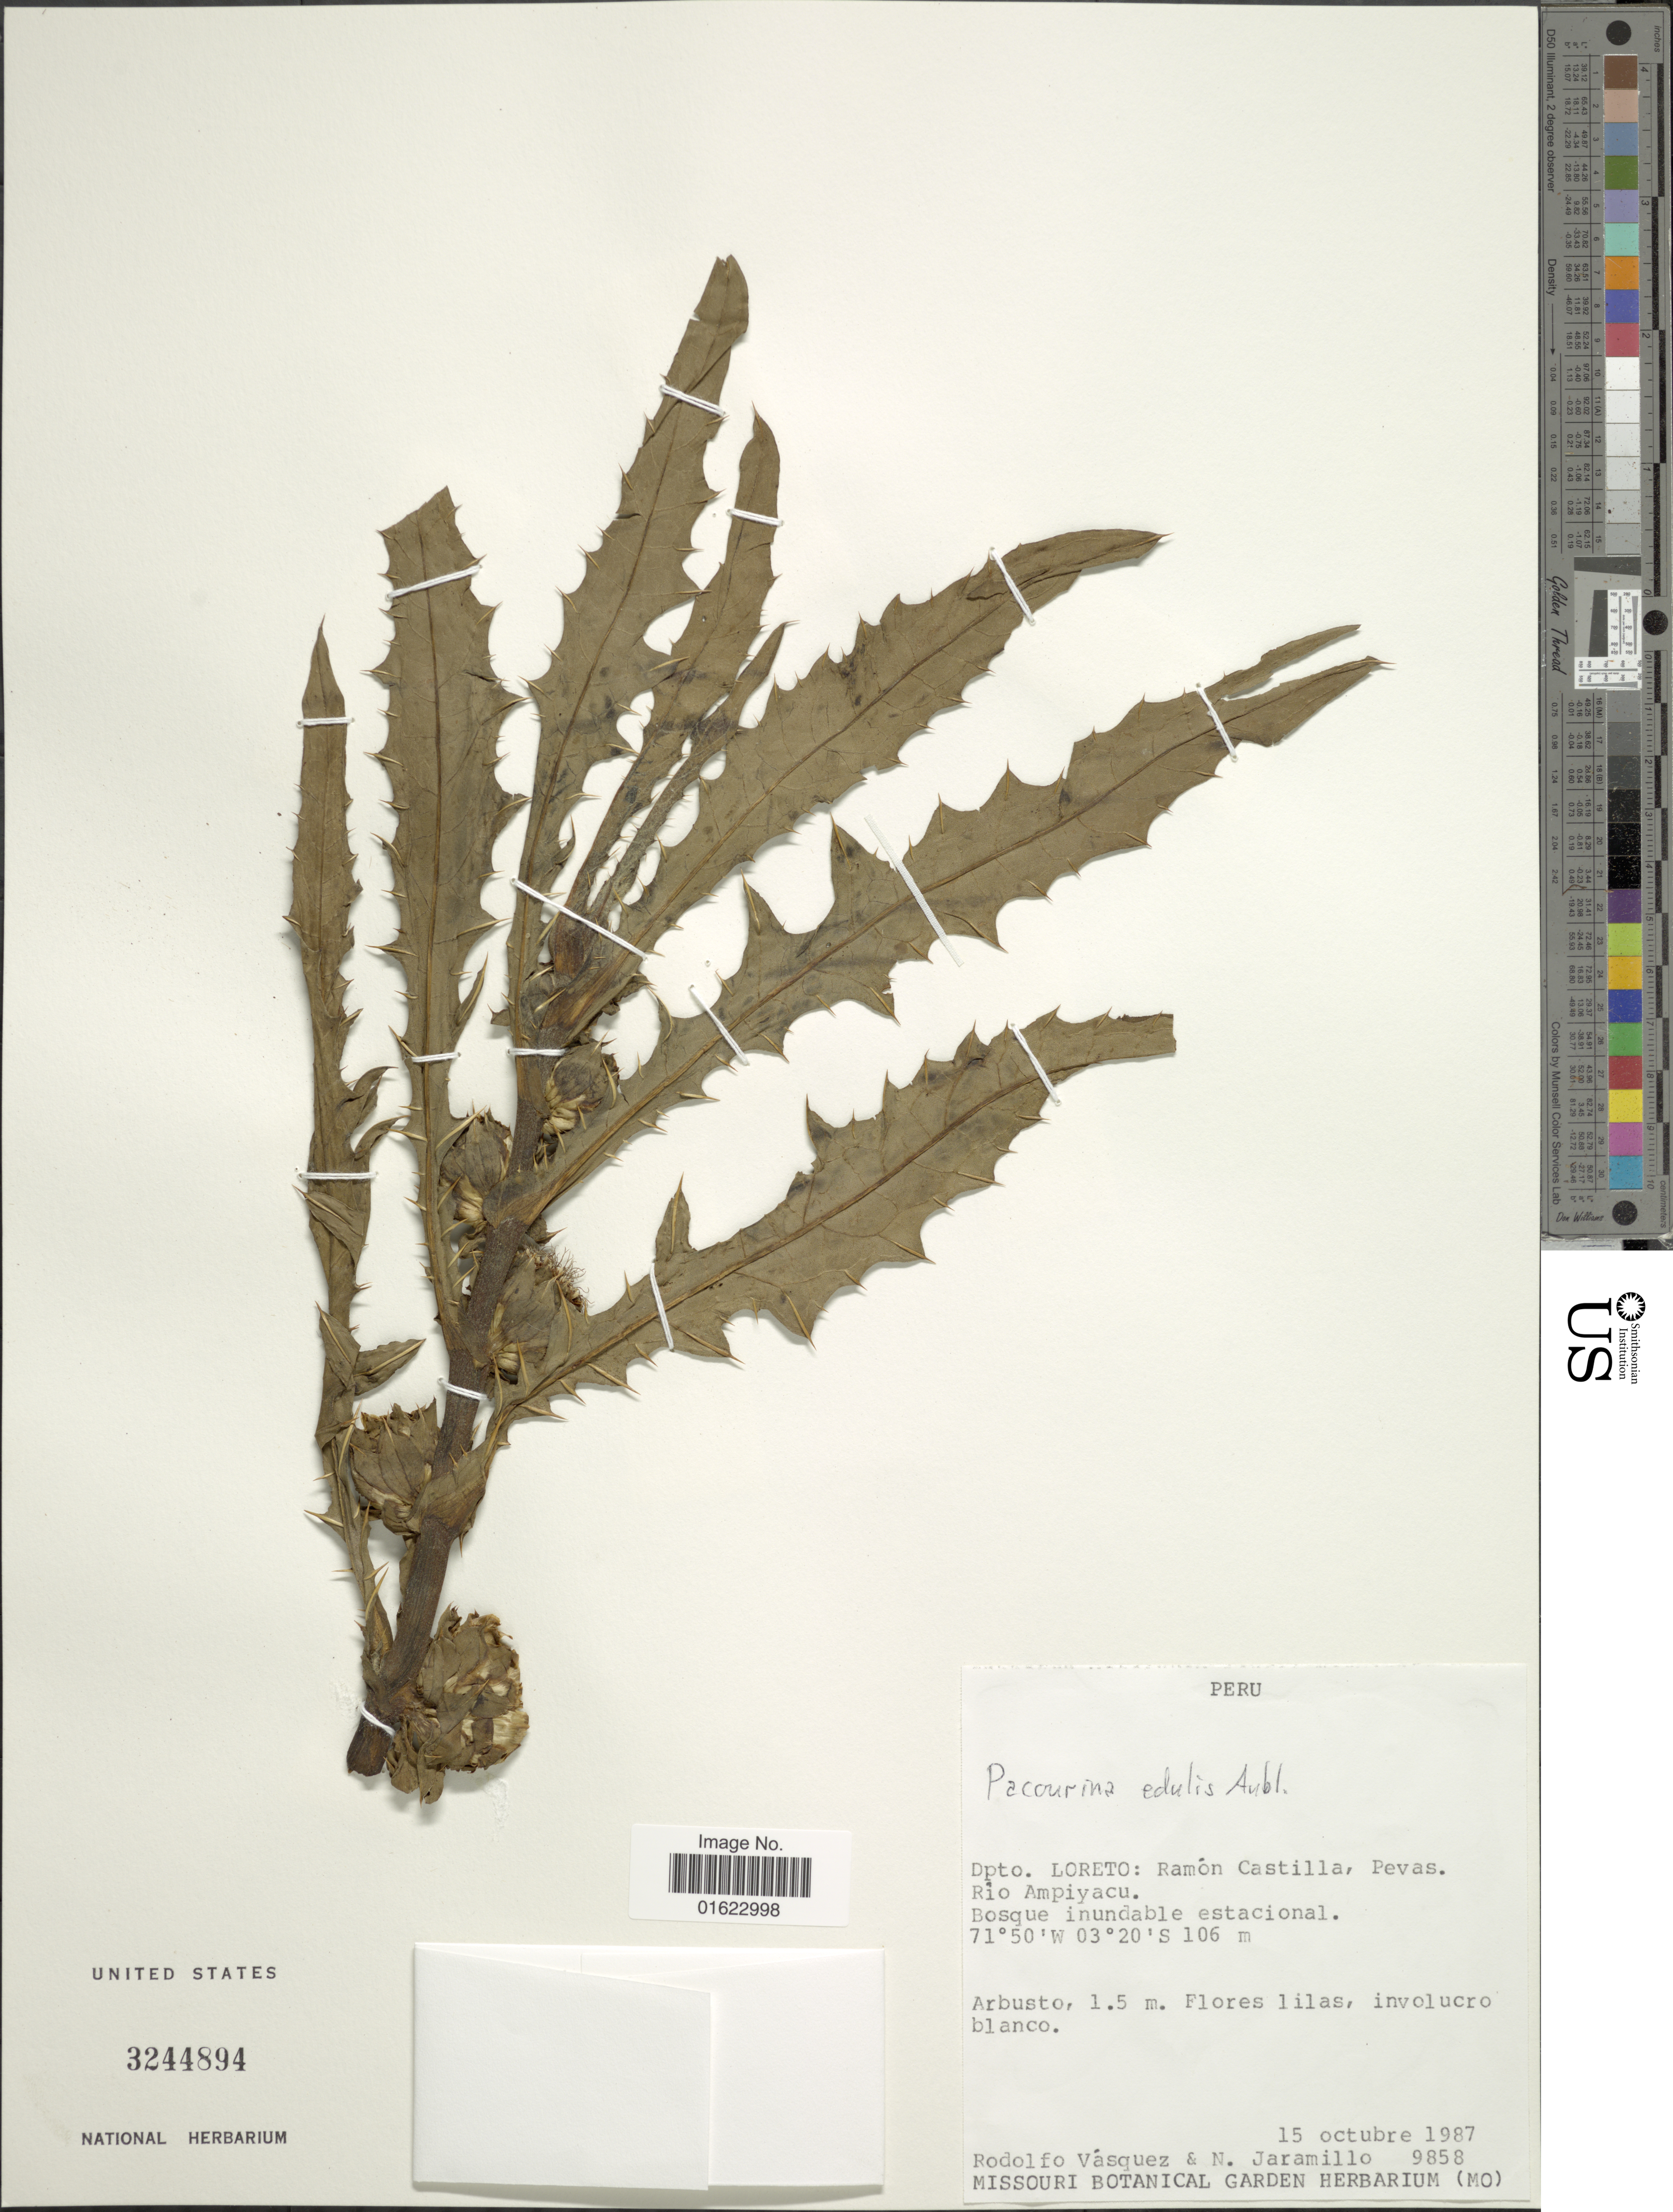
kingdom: Plantae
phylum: Tracheophyta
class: Magnoliopsida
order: Asterales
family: Asteraceae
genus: Pacourina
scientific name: Pacourina edulis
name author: Aubl.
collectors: R. Vásquez & N. Jaramillo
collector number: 9858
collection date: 1987-10-15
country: Peru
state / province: Loreto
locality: Peru. Dpto. Loreto Ramon Castilla, Pevas Rio Ampiyacu.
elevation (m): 106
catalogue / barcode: US 3244894